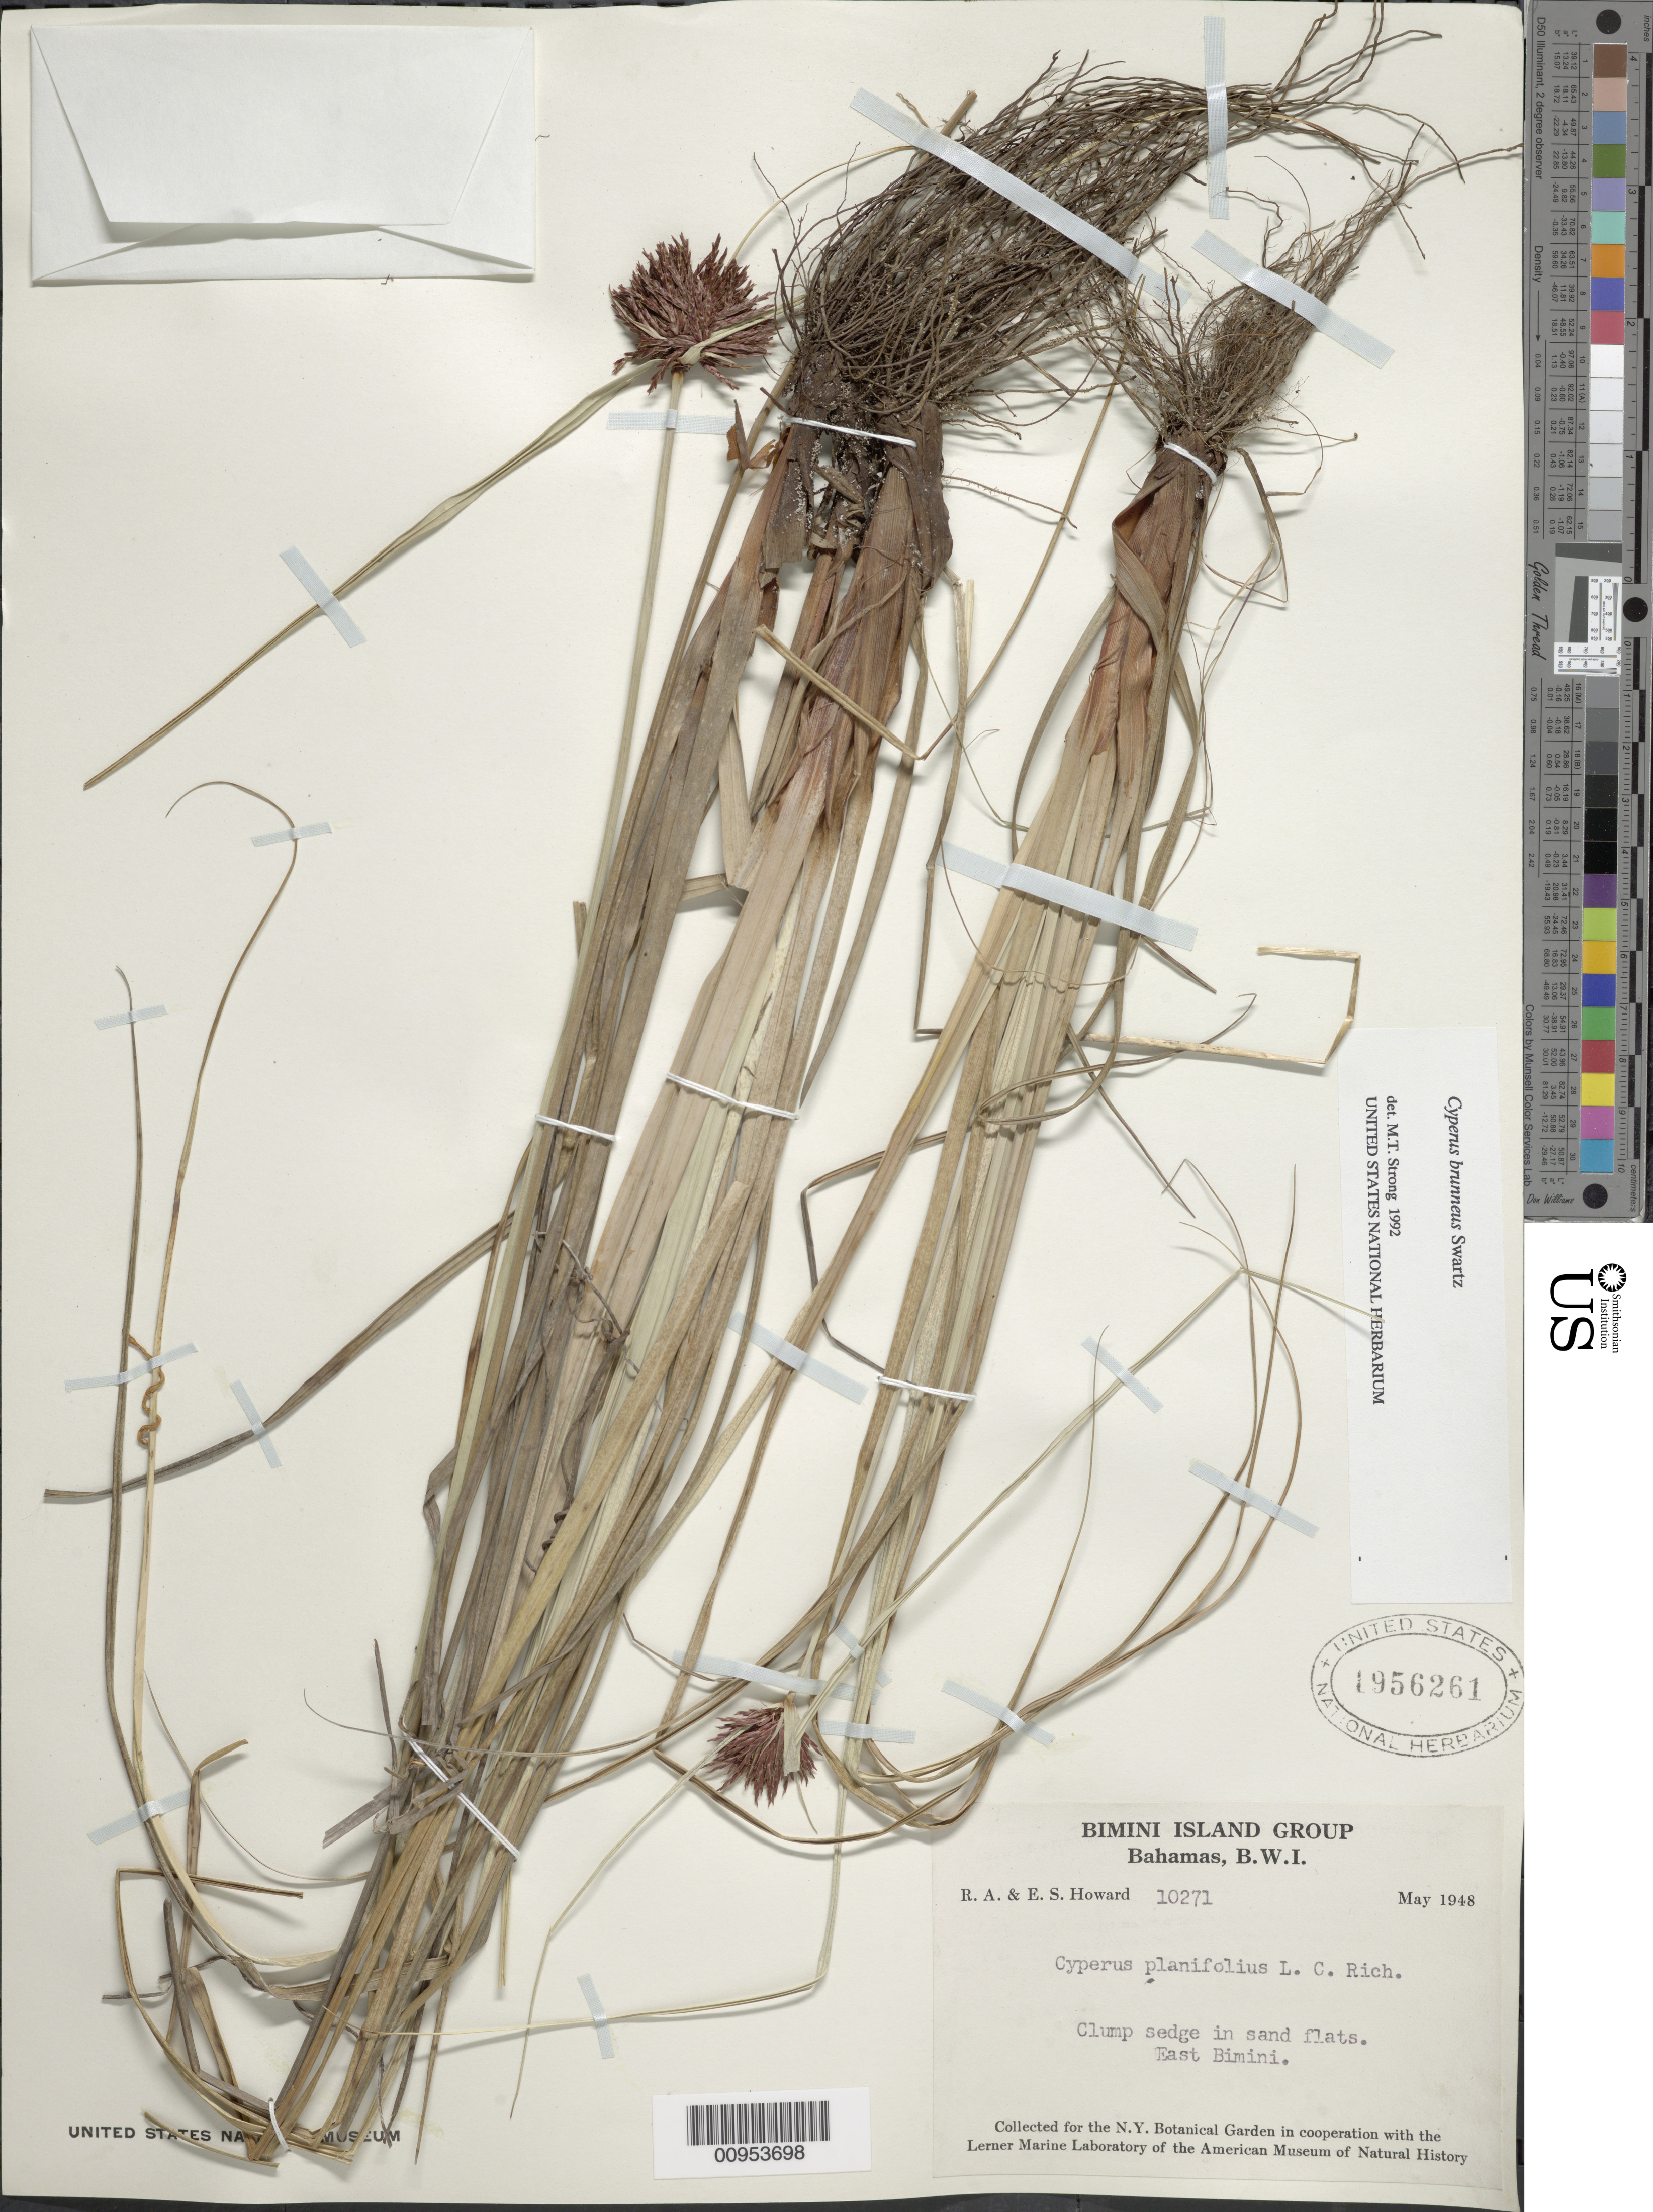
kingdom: Plantae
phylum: Tracheophyta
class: Liliopsida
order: Poales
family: Cyperaceae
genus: Cyperus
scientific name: Cyperus brunneus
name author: Sw.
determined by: Strong, M. T., (US), Smithsonian Institution - National Museum of Natural History (UNITED STATES)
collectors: R. A. Howard & E. S. Howard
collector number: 10271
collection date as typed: May 1948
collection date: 1948-05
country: Bahamas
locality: East Bimini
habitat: In sand flats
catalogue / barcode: US 1956261